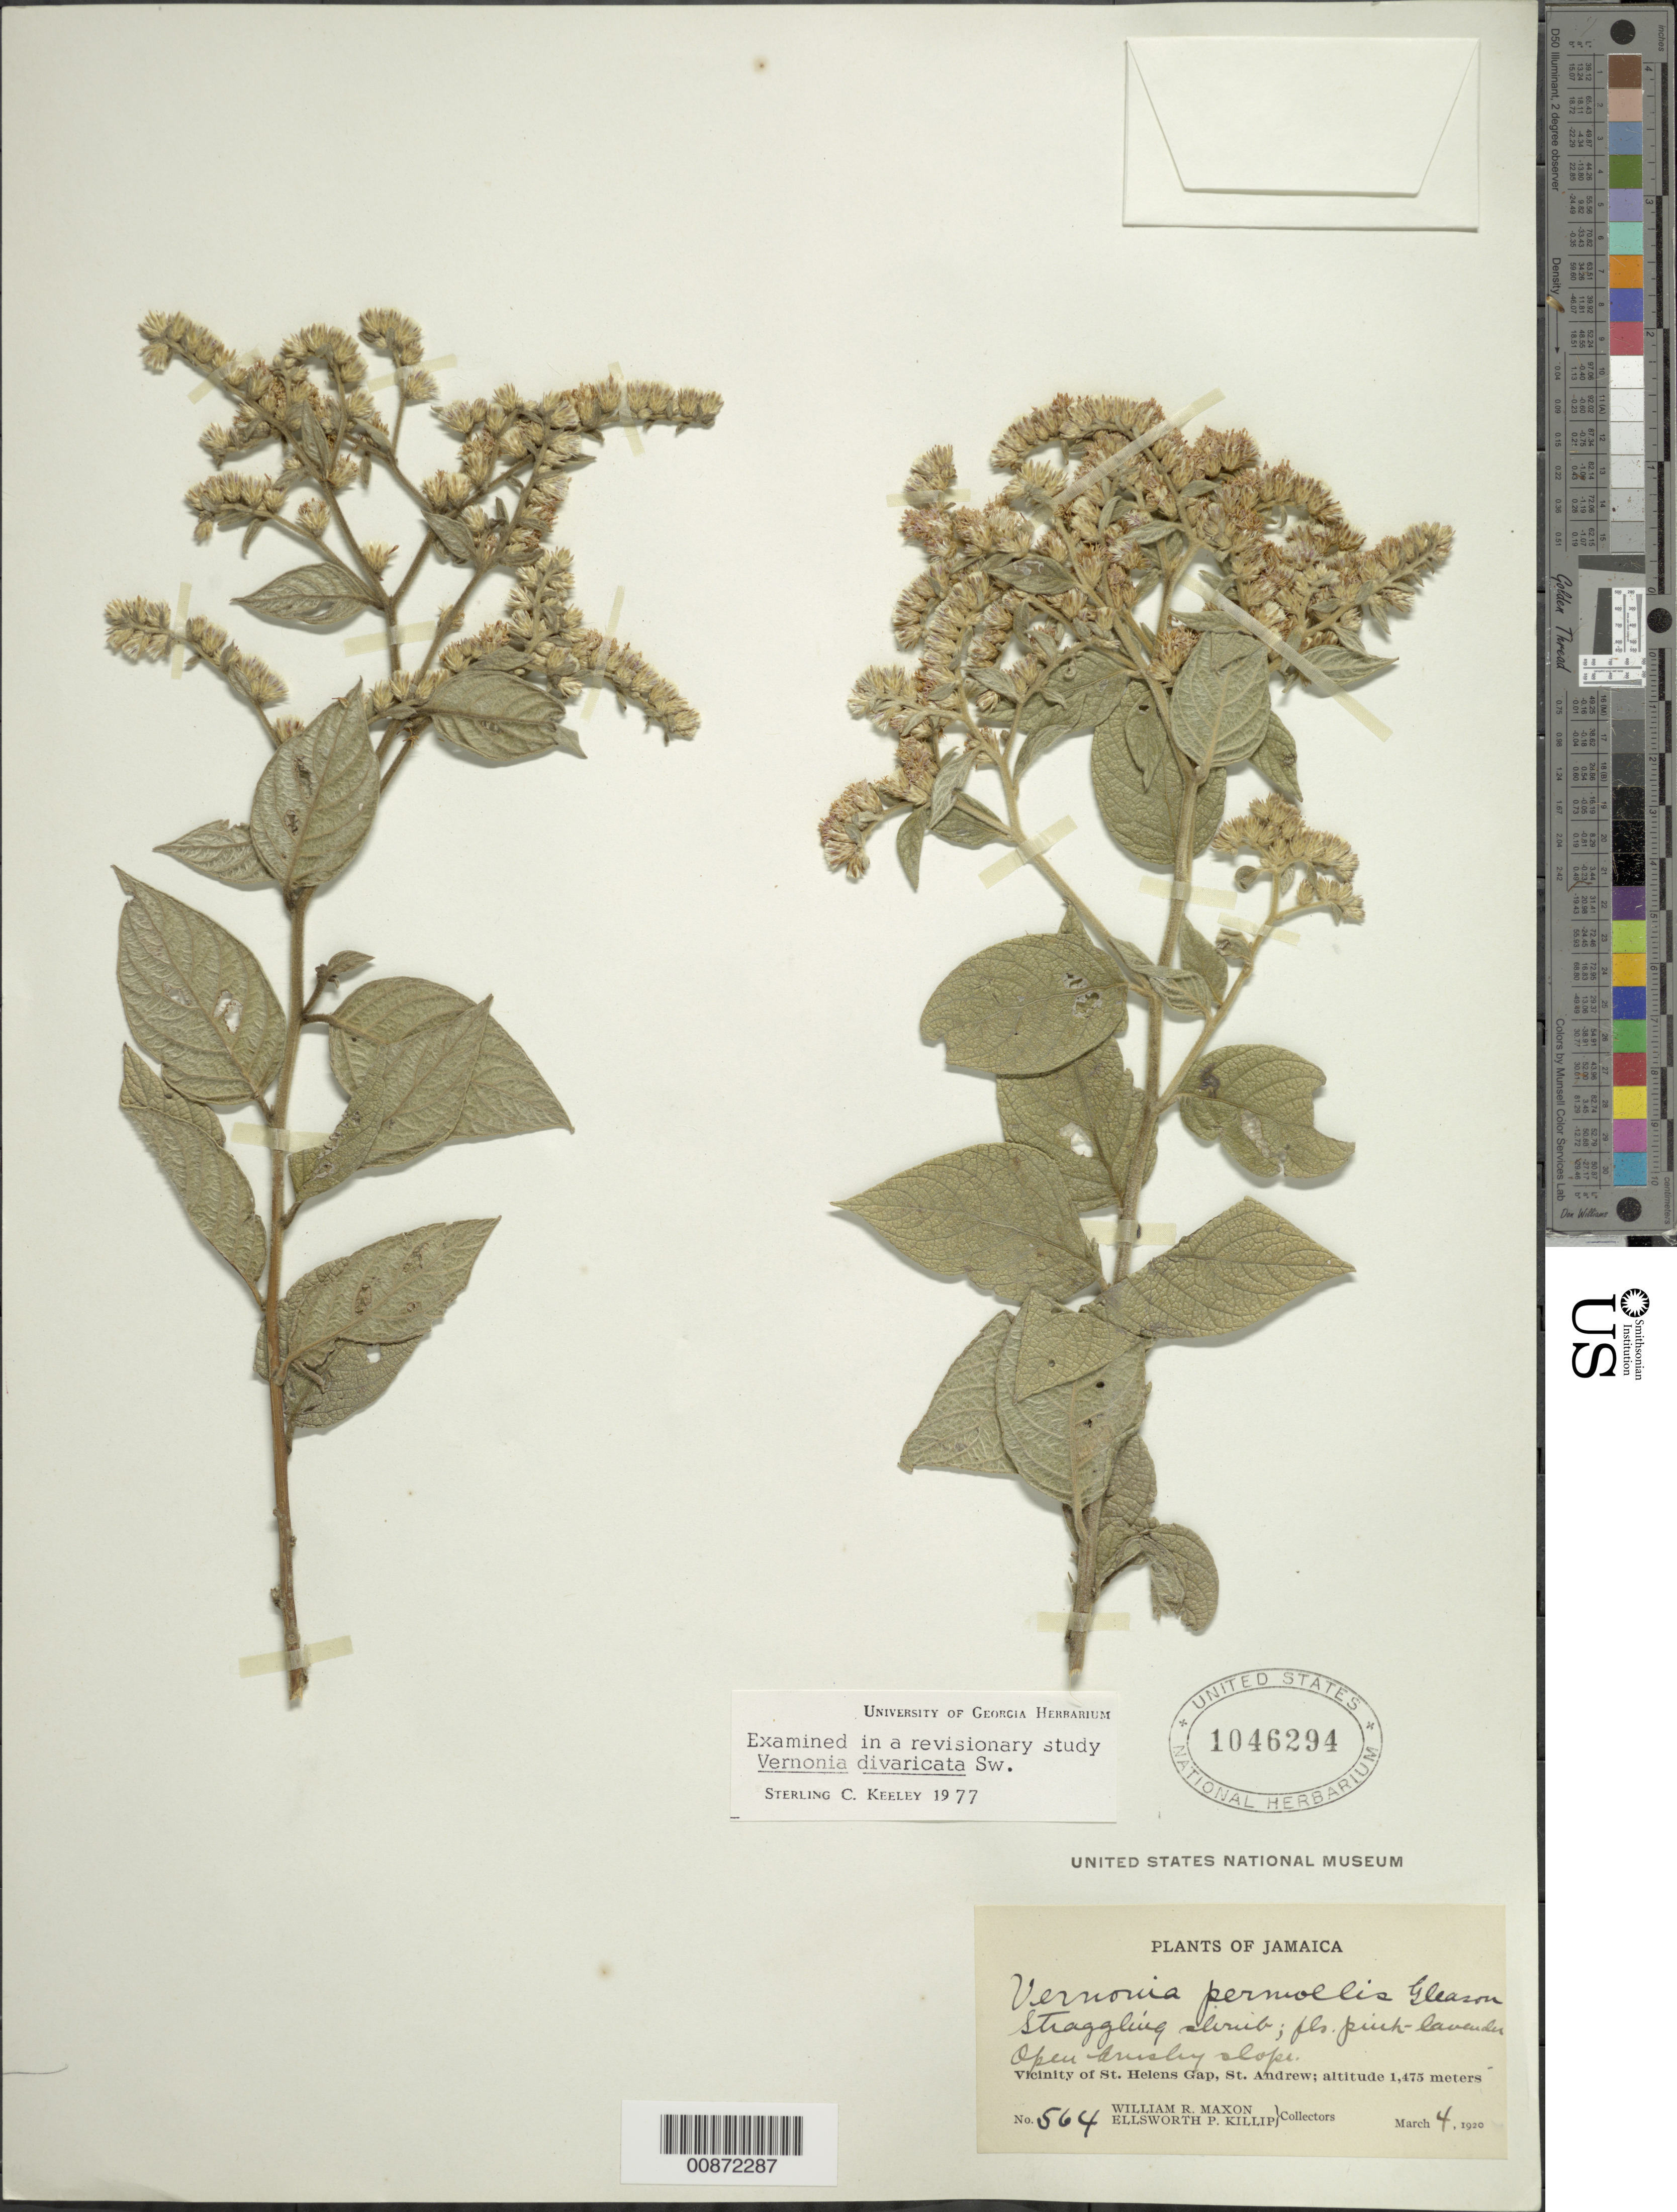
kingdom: Plantae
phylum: Tracheophyta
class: Magnoliopsida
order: Asterales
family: Asteraceae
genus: Lepidaploa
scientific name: Lepidaploa arborescens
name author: (L.) H. Rob.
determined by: Keeley, S. C.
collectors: W. R. Maxon & W. R. Killip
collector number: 564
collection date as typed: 04 Mar 1920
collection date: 1920-03-04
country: Jamaica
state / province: Saint Andrew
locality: Vicinity of St. Helens Gap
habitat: Open brushy slope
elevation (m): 1475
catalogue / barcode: US 1046294